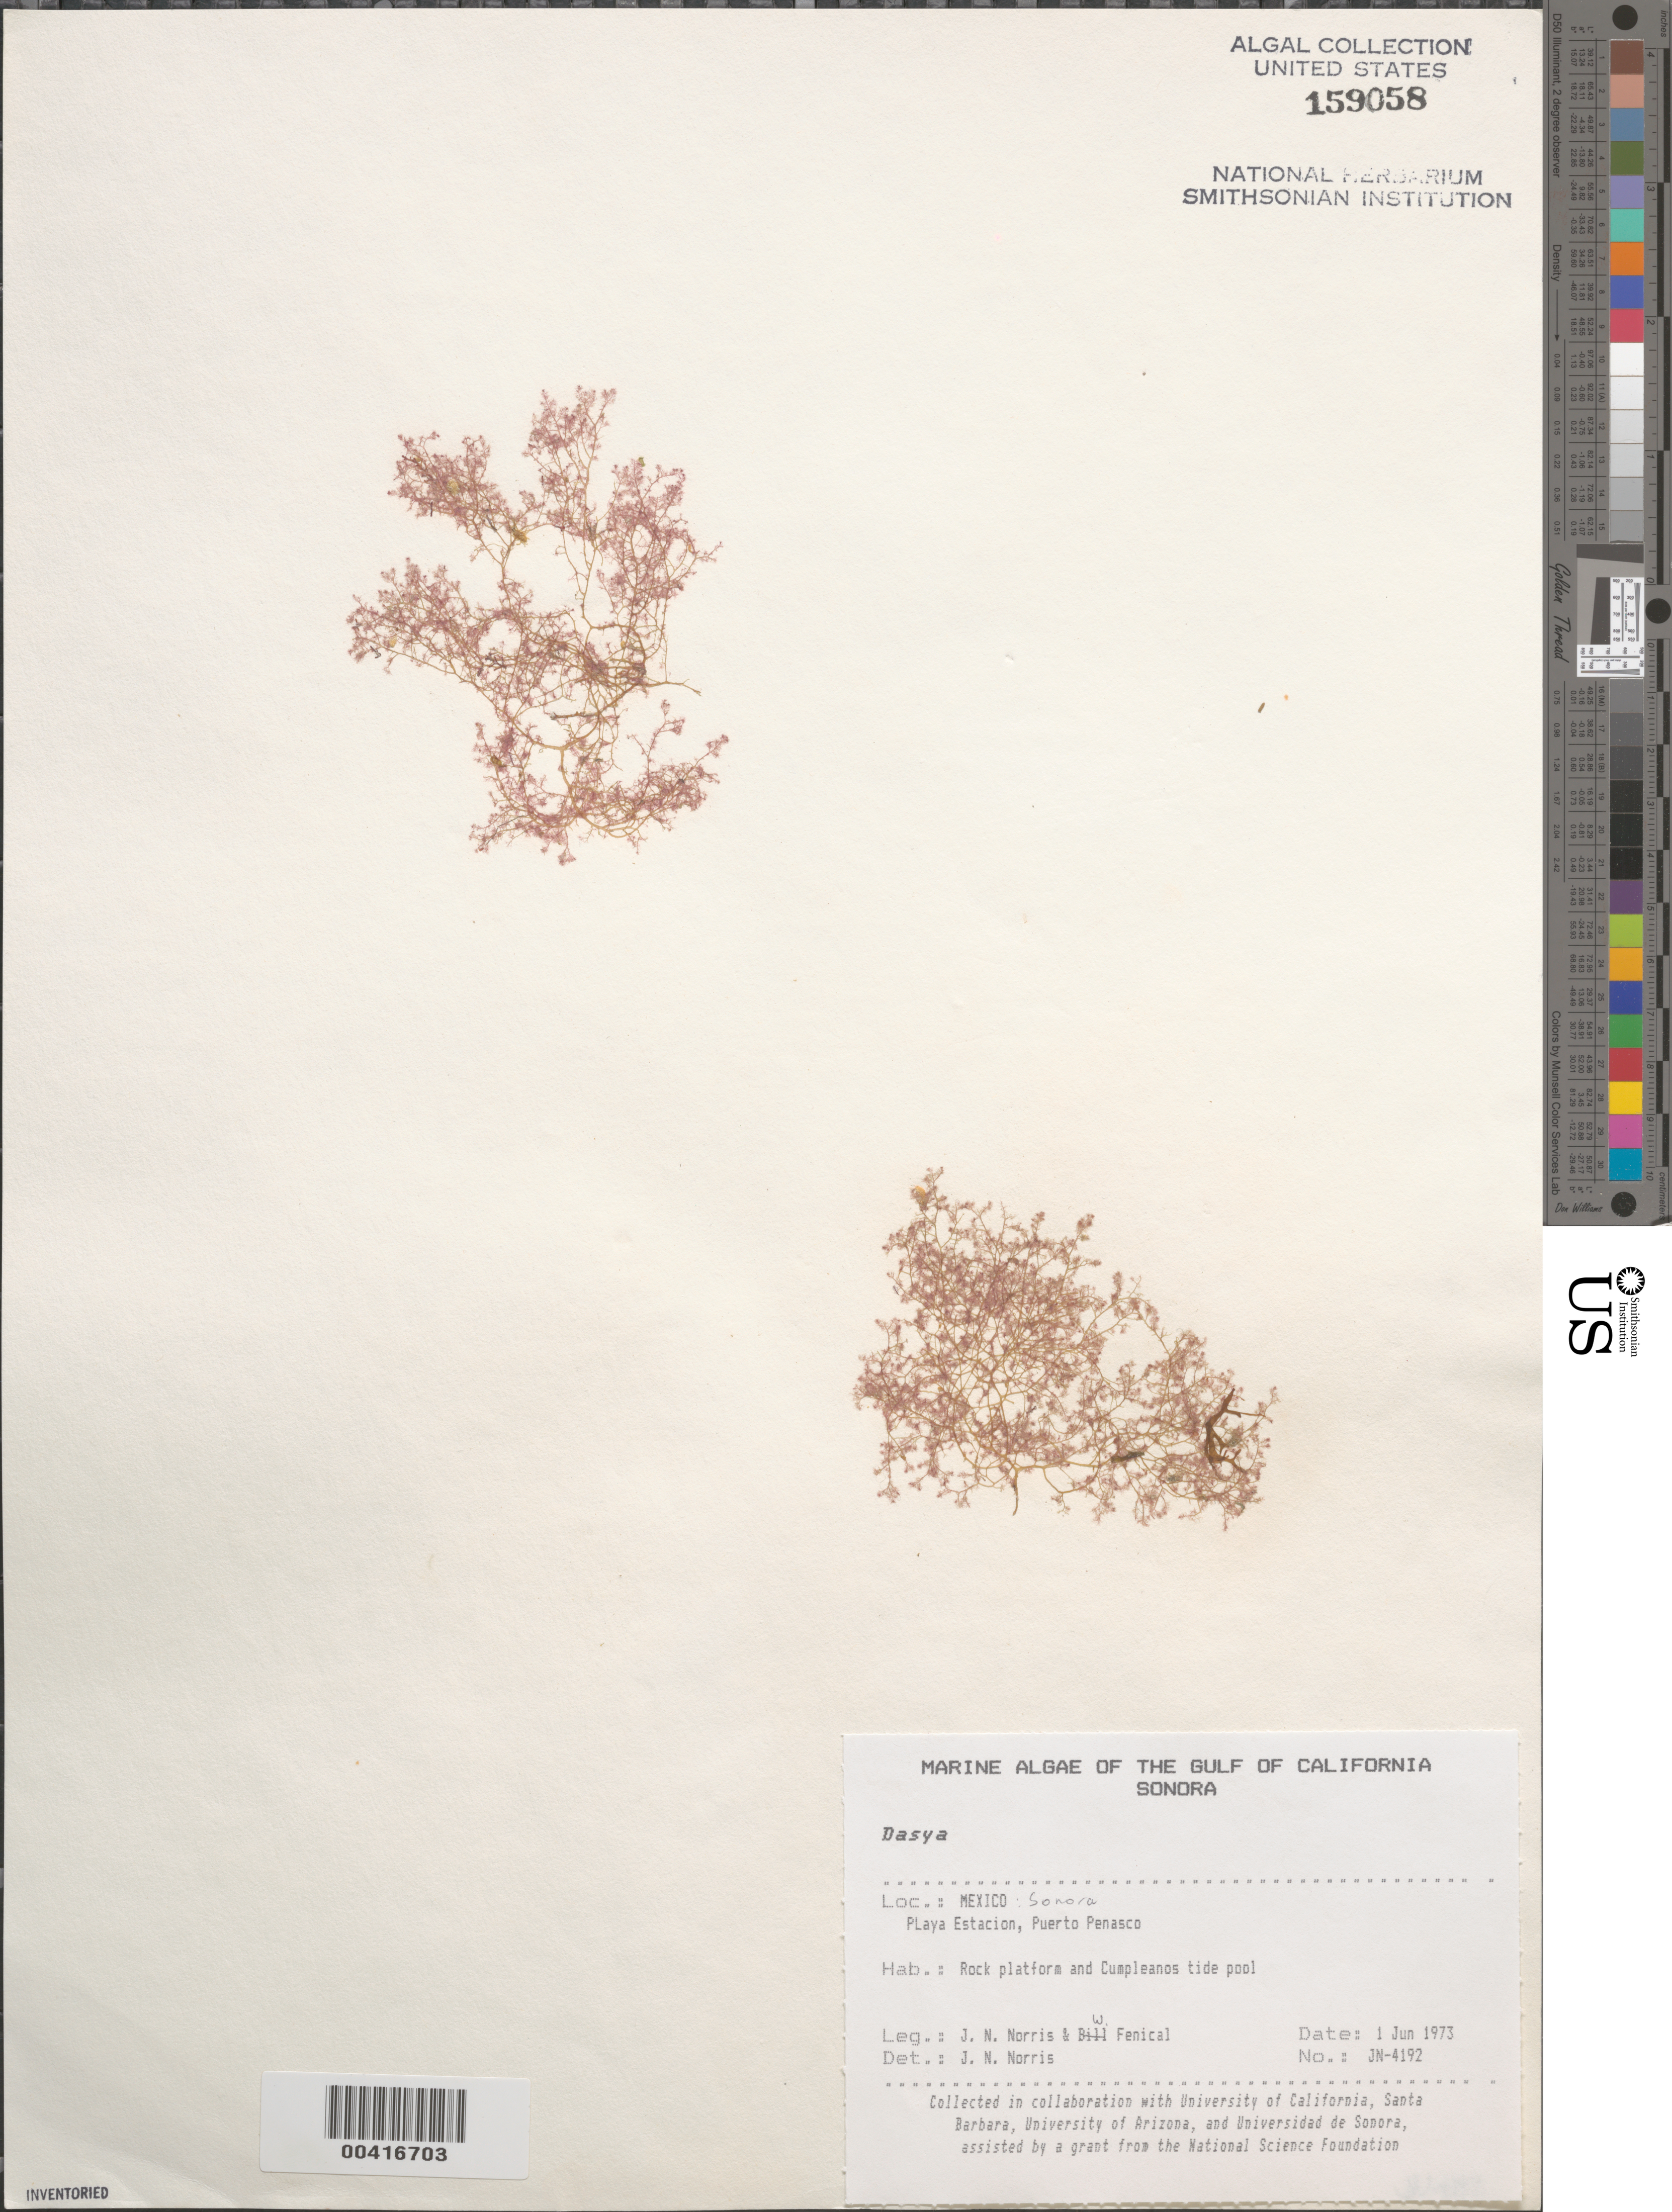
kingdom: Plantae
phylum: Rhodophyta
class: Florideophyceae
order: Ceramiales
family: Dasyaceae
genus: Dasya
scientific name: Dasya sp.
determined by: Norris, James N.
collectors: J. N. Norris & W. Fenical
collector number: JN-4192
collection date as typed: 01 Jun 1973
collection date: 1973-06-01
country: Mexico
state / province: Sonora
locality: Playa Estacion, Puerto Penasco, Cumpleanos Tide Pool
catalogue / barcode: US 159058